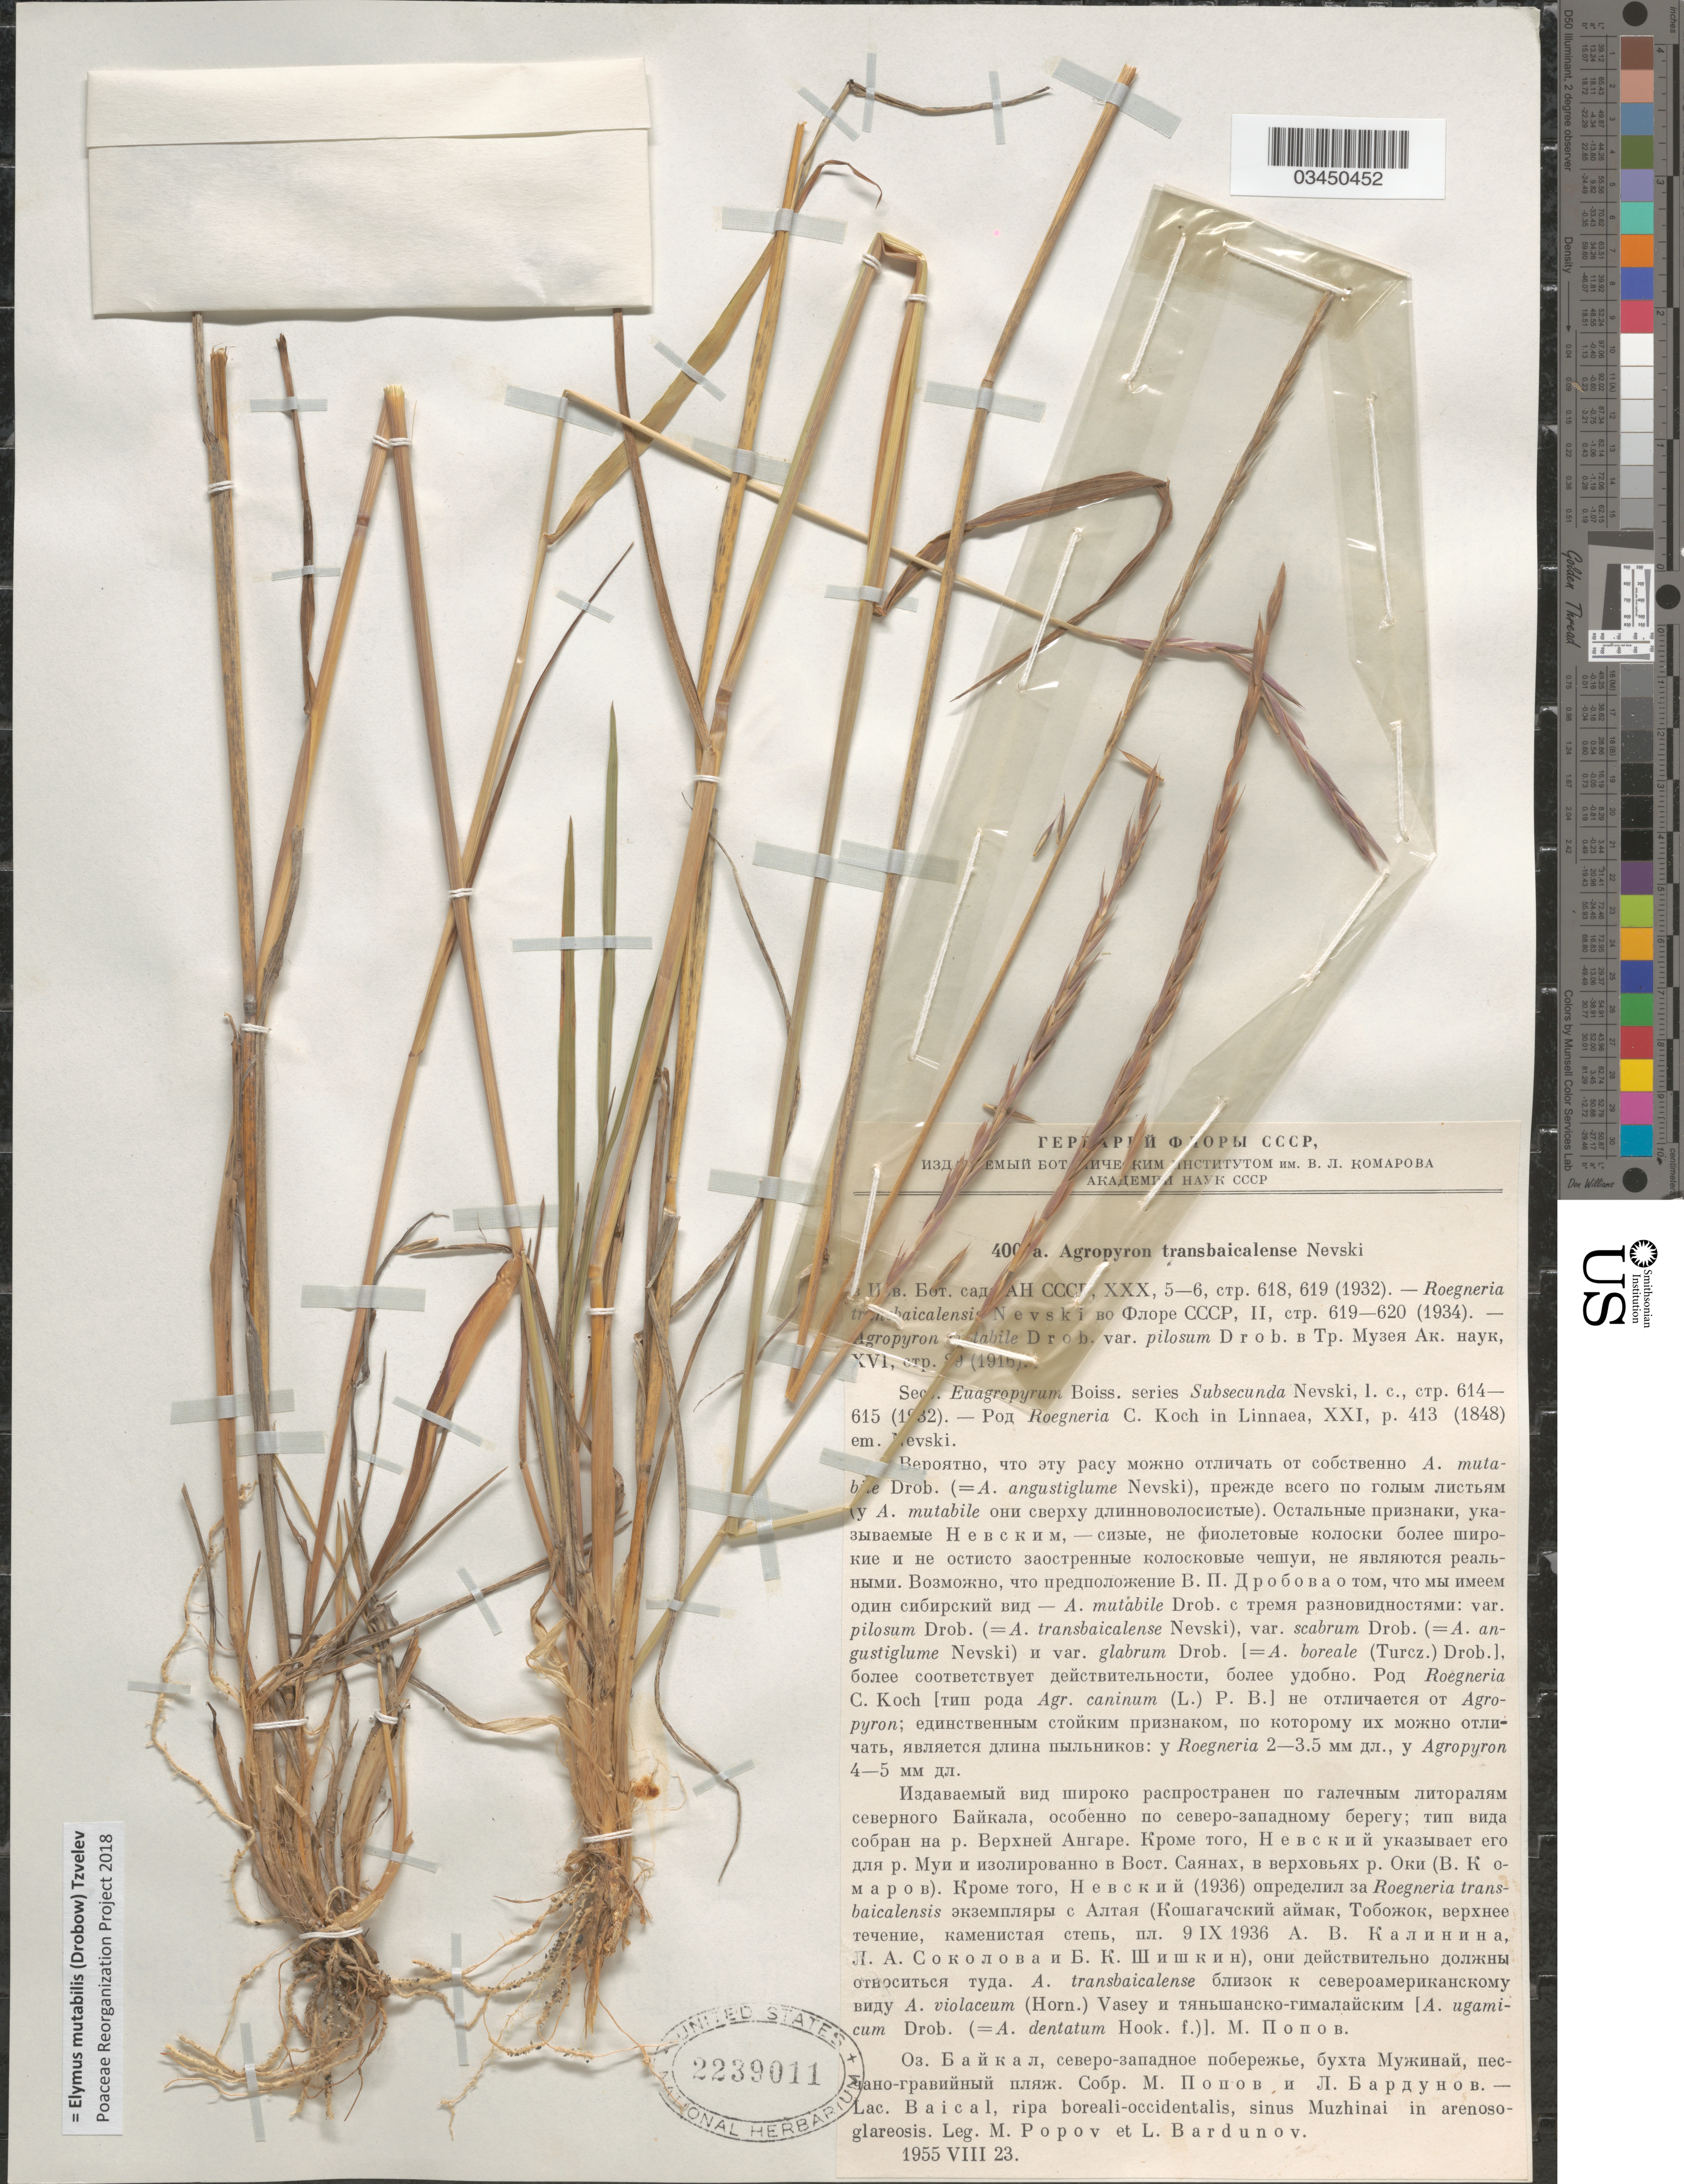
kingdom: Plantae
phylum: Tracheophyta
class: Liliopsida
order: Poales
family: Poaceae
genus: Elymus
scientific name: Elymus mutabilis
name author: (Drobow) Tzvelev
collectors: M. Popov & L. Bardunov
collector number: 400!a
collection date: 1955-08-23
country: Russian Federation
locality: Lac. Baical, ripa boreali-occidentalis, sinus Muzhinai in arenoso-glareosis.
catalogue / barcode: US 2239011